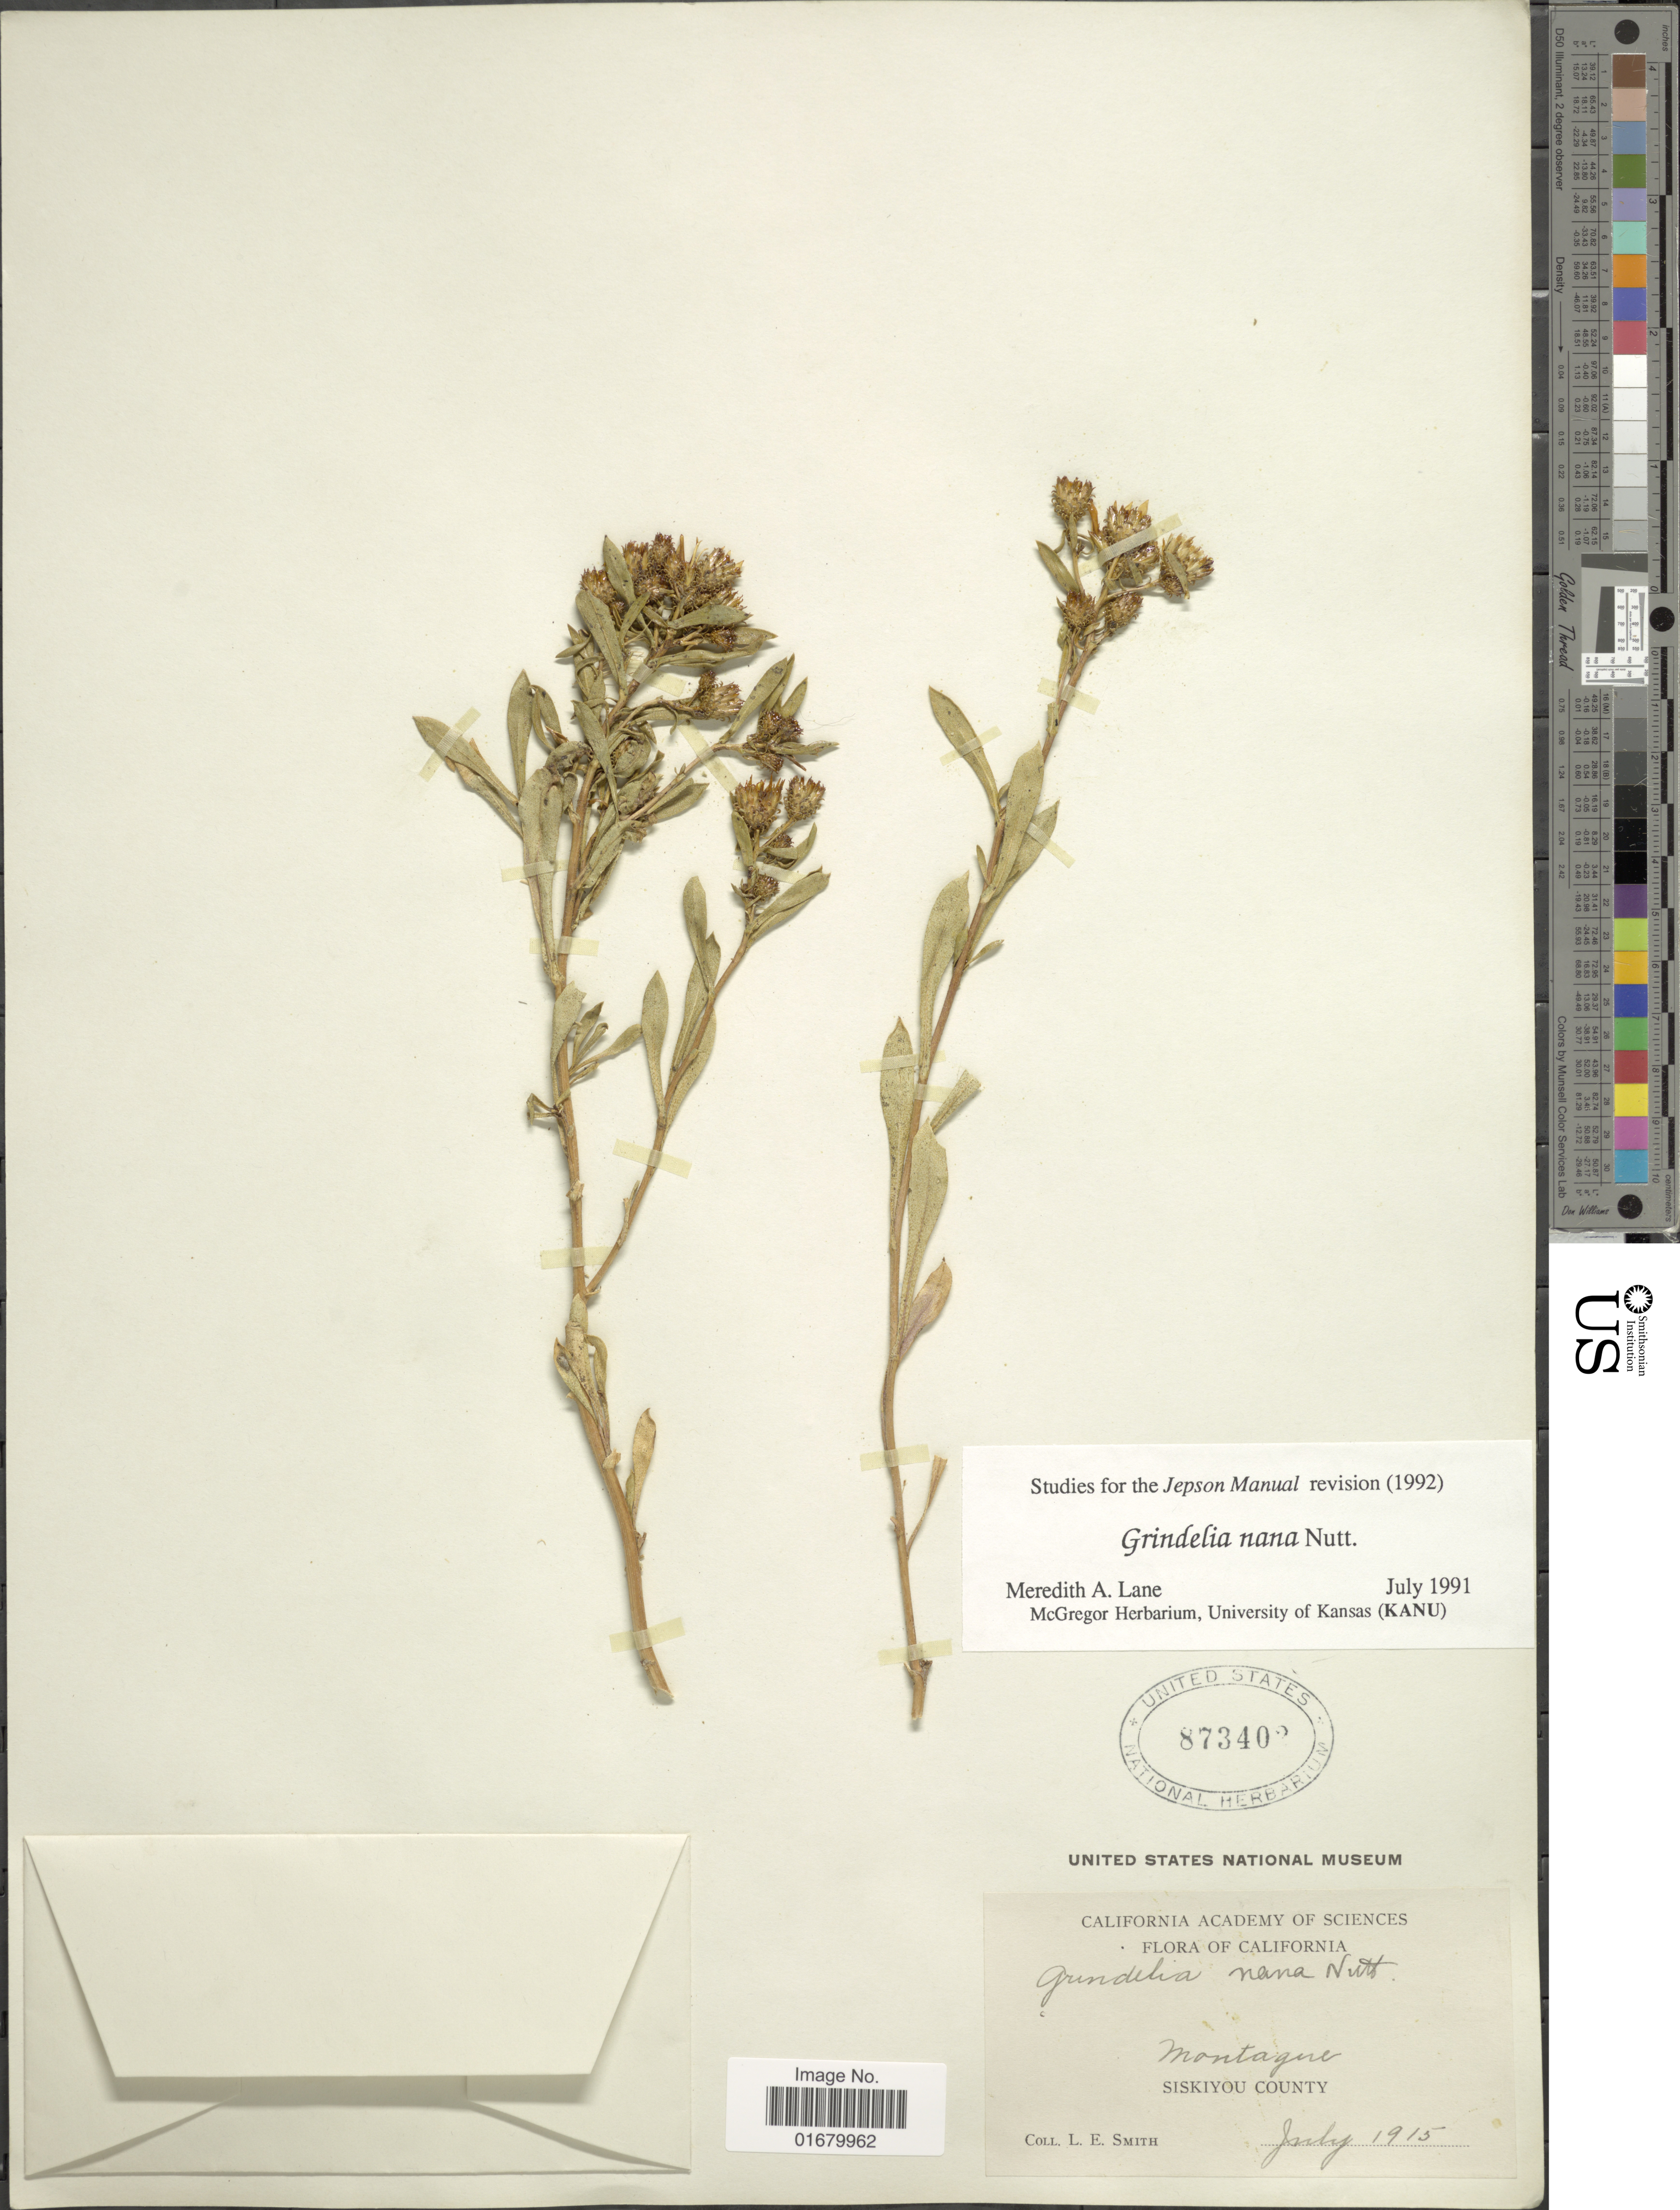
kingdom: Plantae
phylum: Tracheophyta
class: Magnoliopsida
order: Asterales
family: Asteraceae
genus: Grindelia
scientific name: Grindelia nana var. nana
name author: Nutt.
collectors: L. E. Smith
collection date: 1915-07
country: United States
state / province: California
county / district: Siskiyou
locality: Montagne, Siskiyou County.